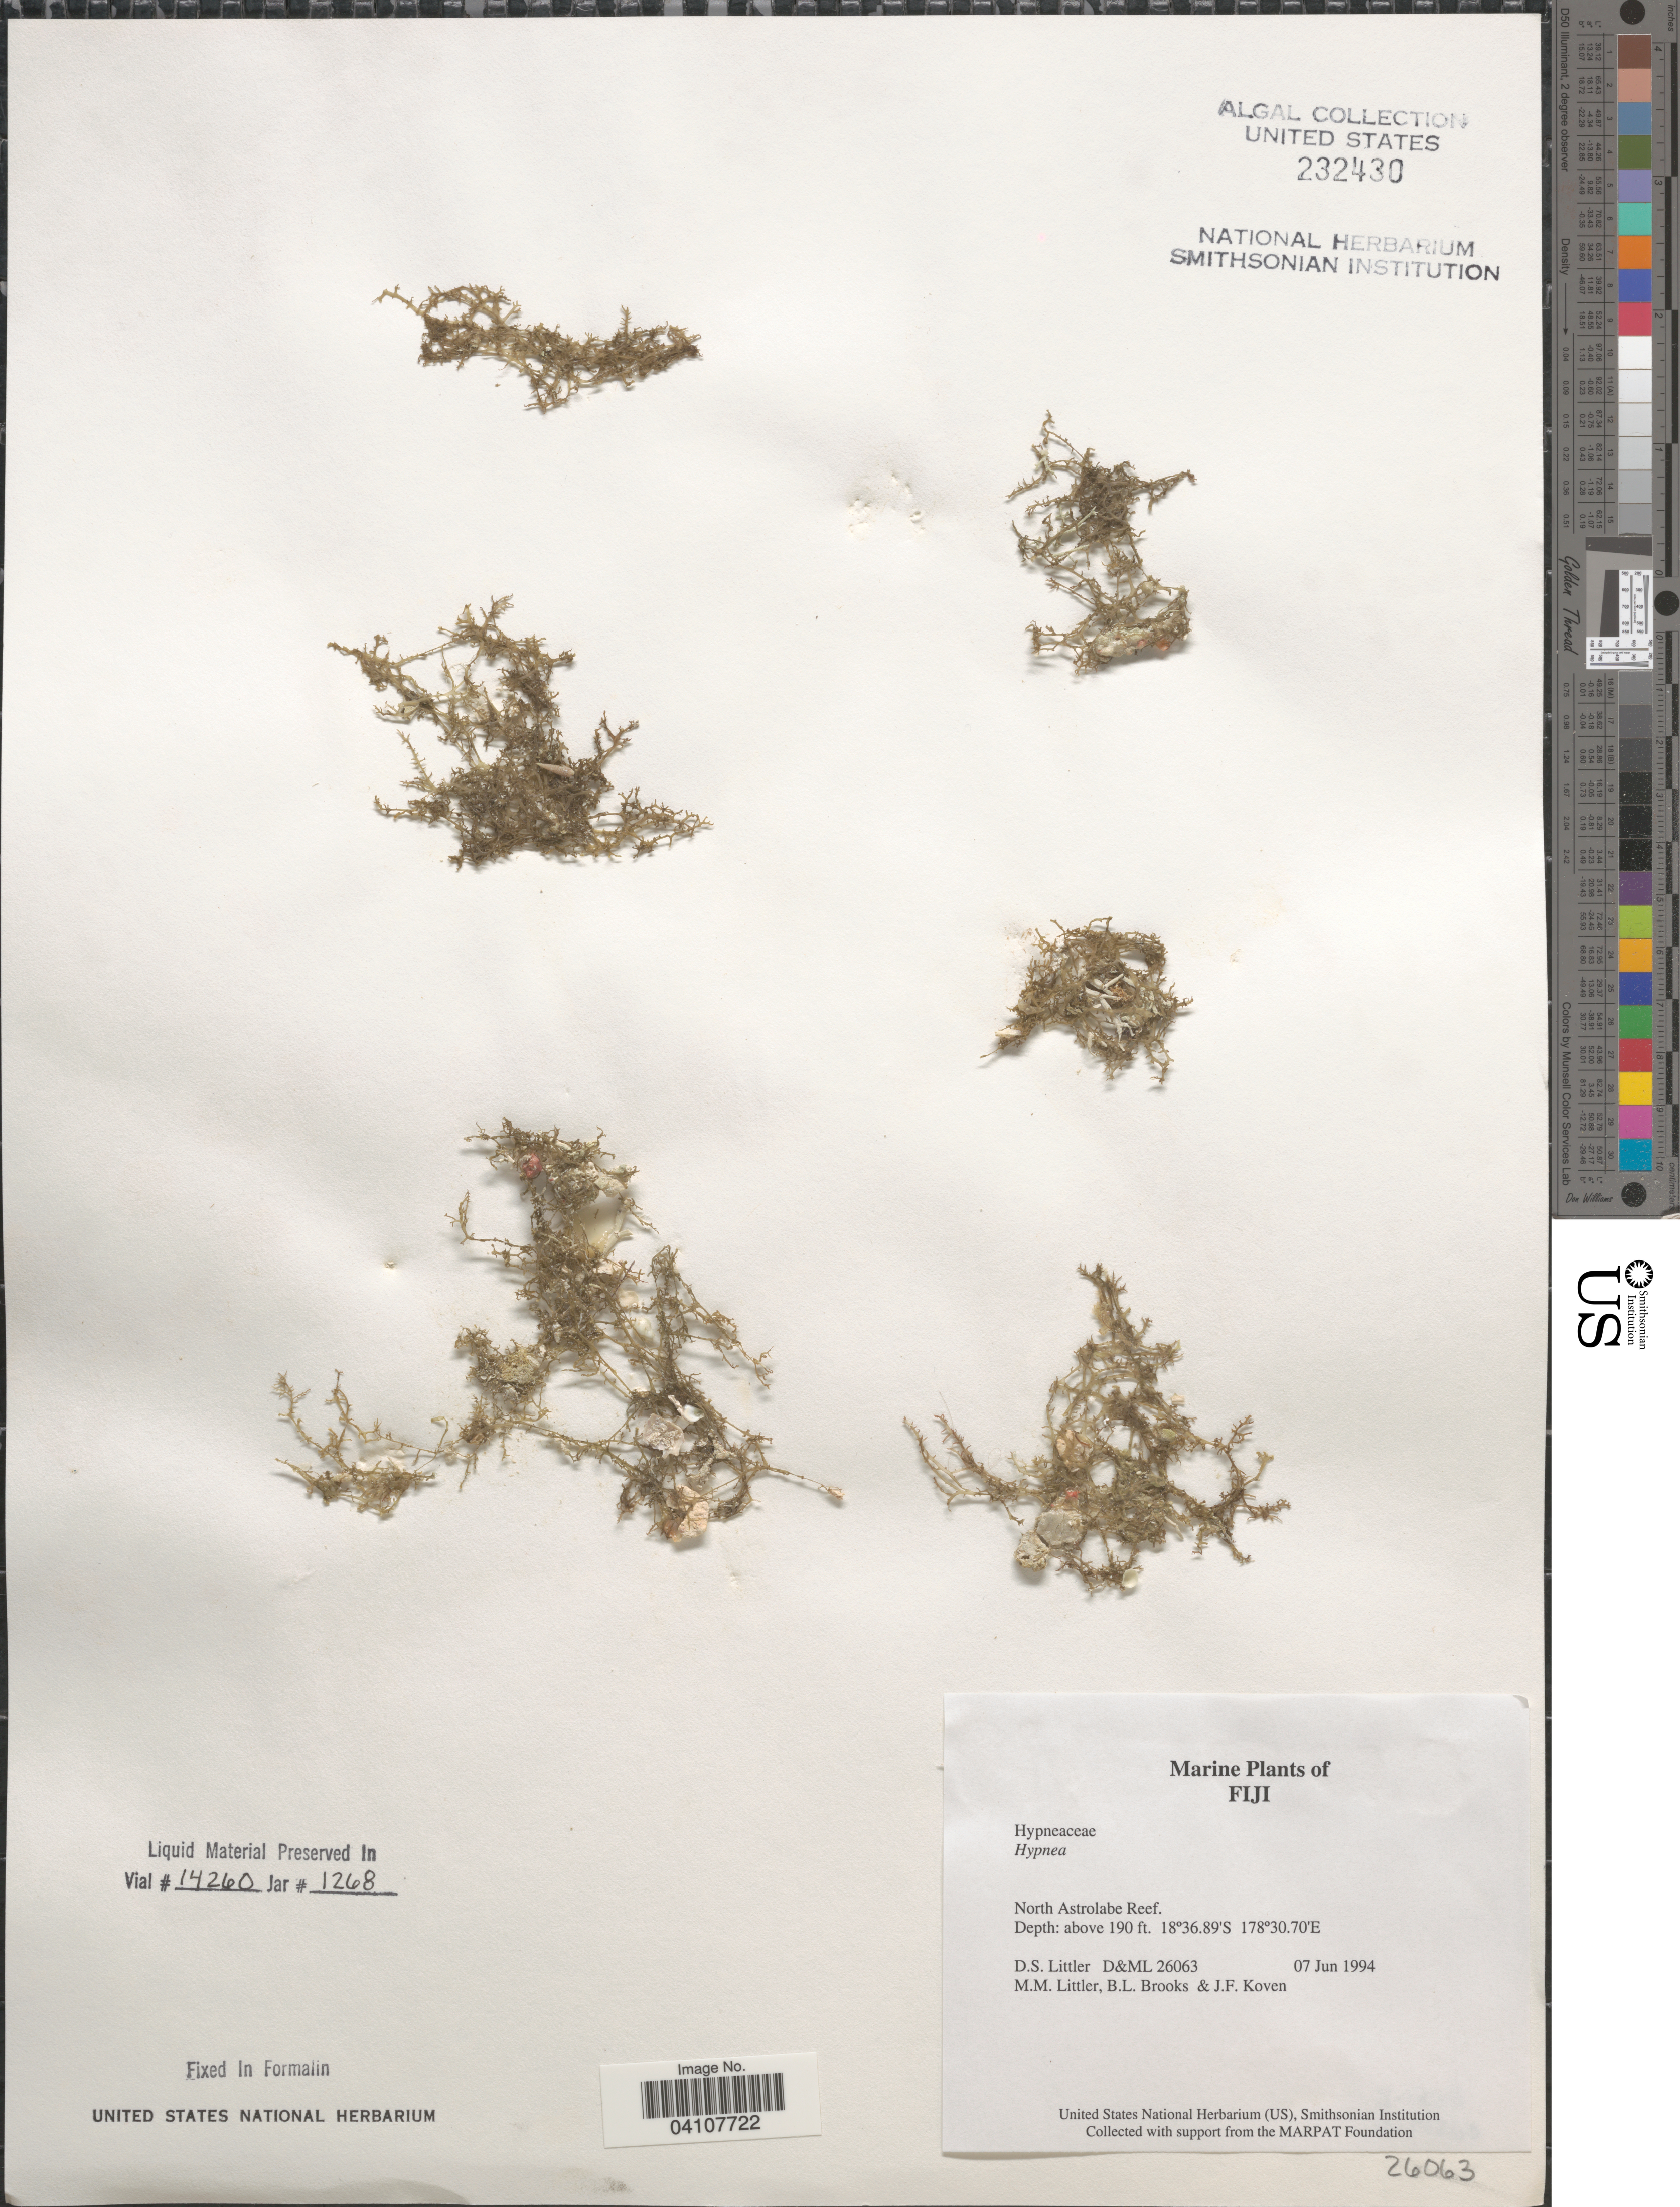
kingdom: Plantae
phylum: Rhodophyta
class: Florideophyceae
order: Gigartinales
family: Cystocloniaceae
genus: Hypnea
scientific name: Hypnea sp.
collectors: D. S. Littler, B. Brooks & J. Koven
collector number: D&ML26063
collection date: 1994-06-07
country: Fiji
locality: North Astrolabe Reef.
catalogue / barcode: US 232430